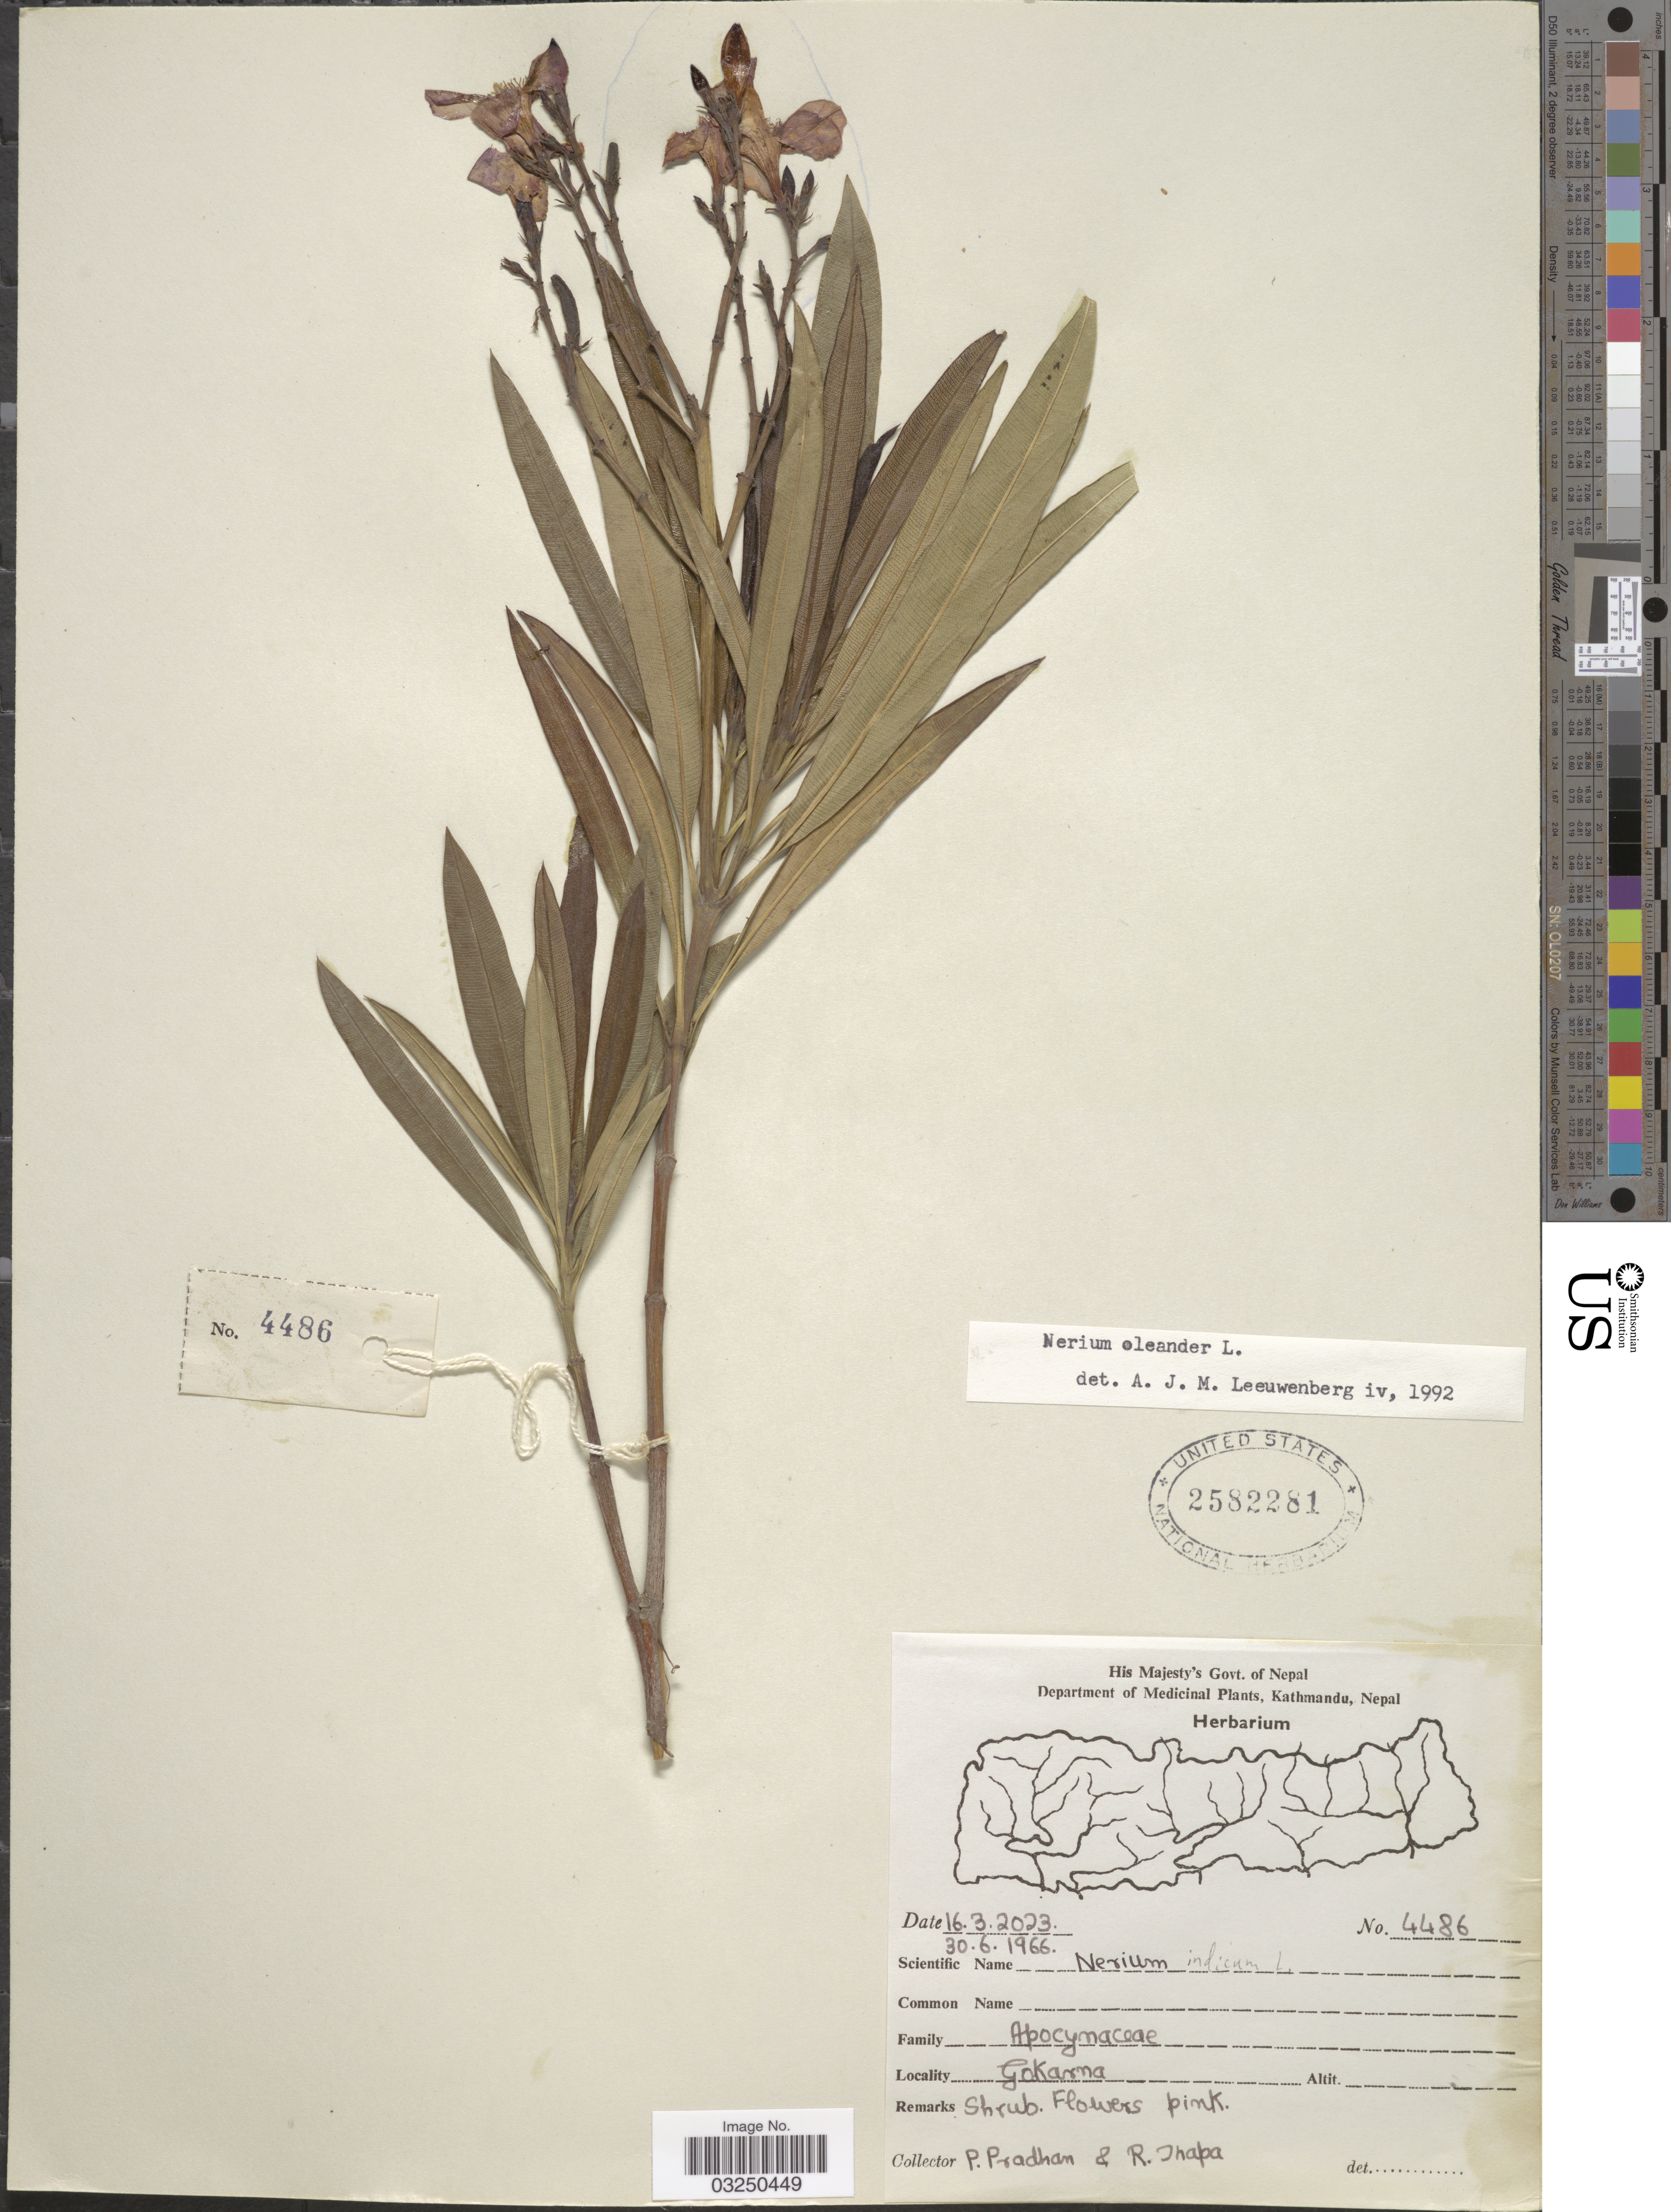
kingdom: Plantae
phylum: Tracheophyta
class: Magnoliopsida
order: Gentianales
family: Apocynaceae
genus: Nerium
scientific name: Nerium oleander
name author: L.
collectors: P. Pradhan & R. Thapa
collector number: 4486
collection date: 1966-06-30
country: Nepal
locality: Gokarna.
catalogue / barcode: US 2582281